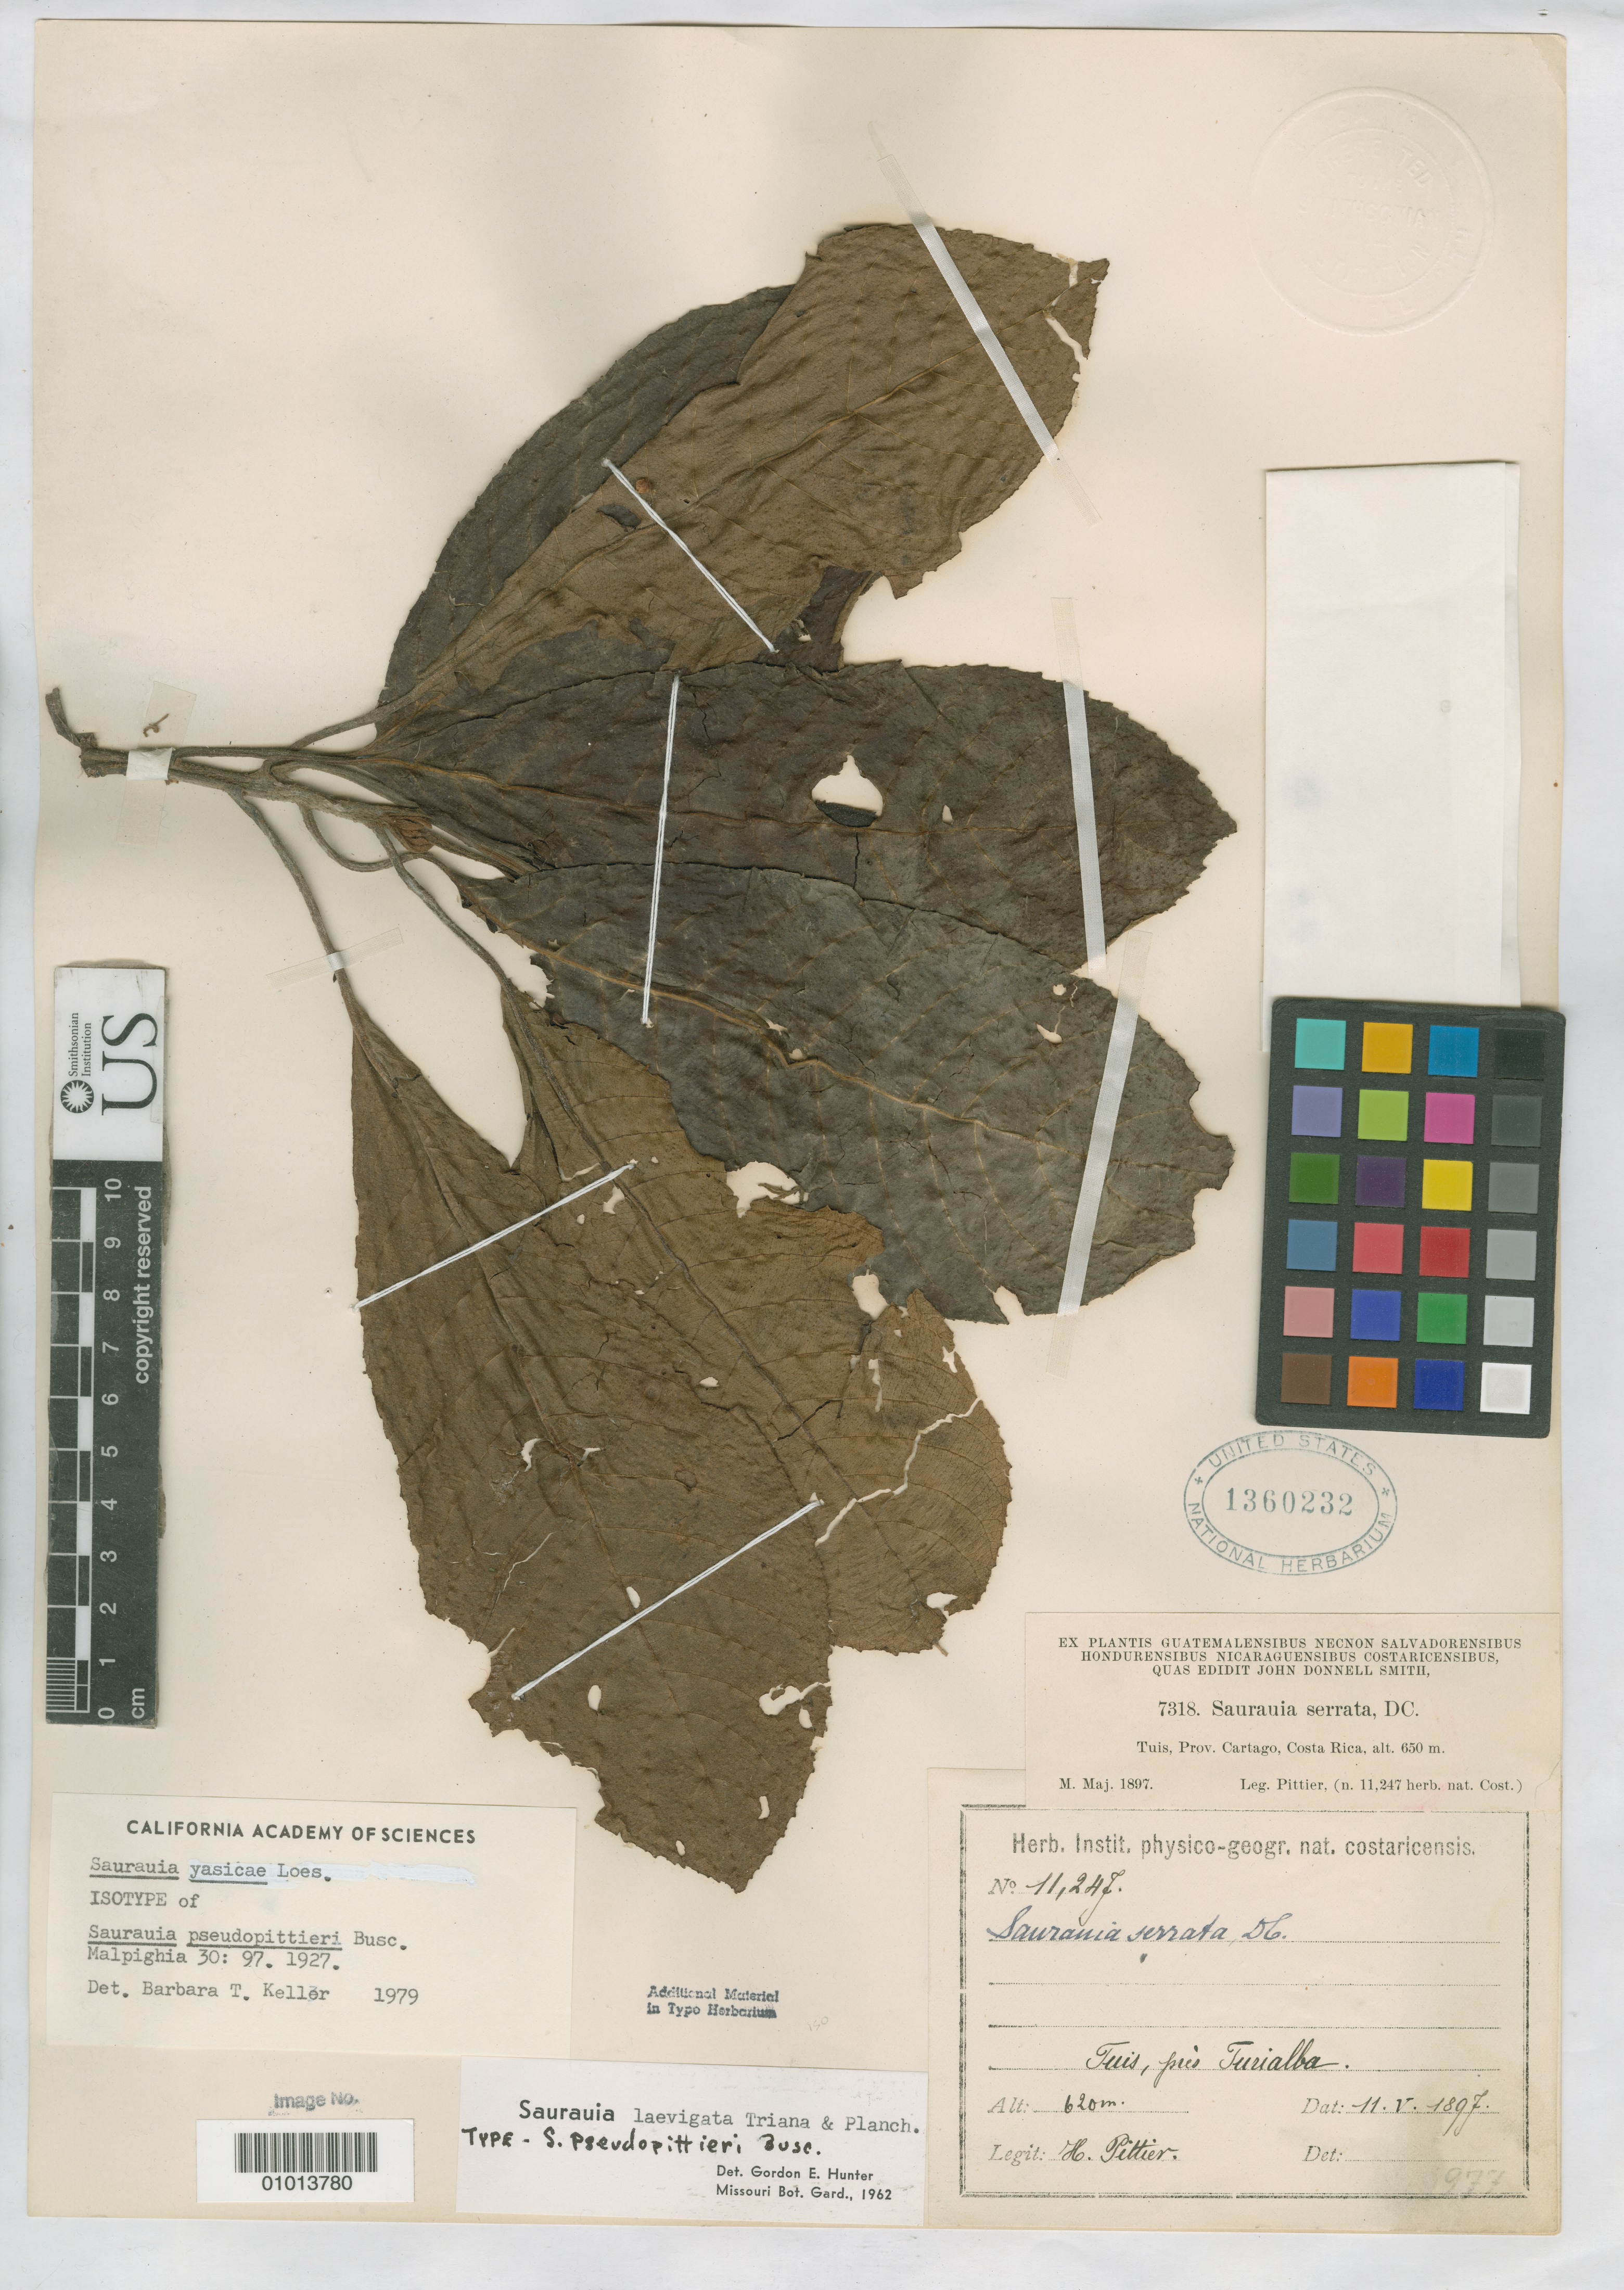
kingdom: Plantae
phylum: Tracheophyta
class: Magnoliopsida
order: Ericales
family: Actinidiaceae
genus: Saurauia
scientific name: Saurauia pseudopittieri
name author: Buscal.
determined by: Hunter, G. E.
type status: Isotype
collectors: H. F. Pittier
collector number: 11247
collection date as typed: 11 May 1897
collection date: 1897-05-11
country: Costa Rica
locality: Tuis, Terrialba.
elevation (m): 620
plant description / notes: Pittier 11247=Donn. Sm. Pl. Guat.7318.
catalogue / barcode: US 1360232